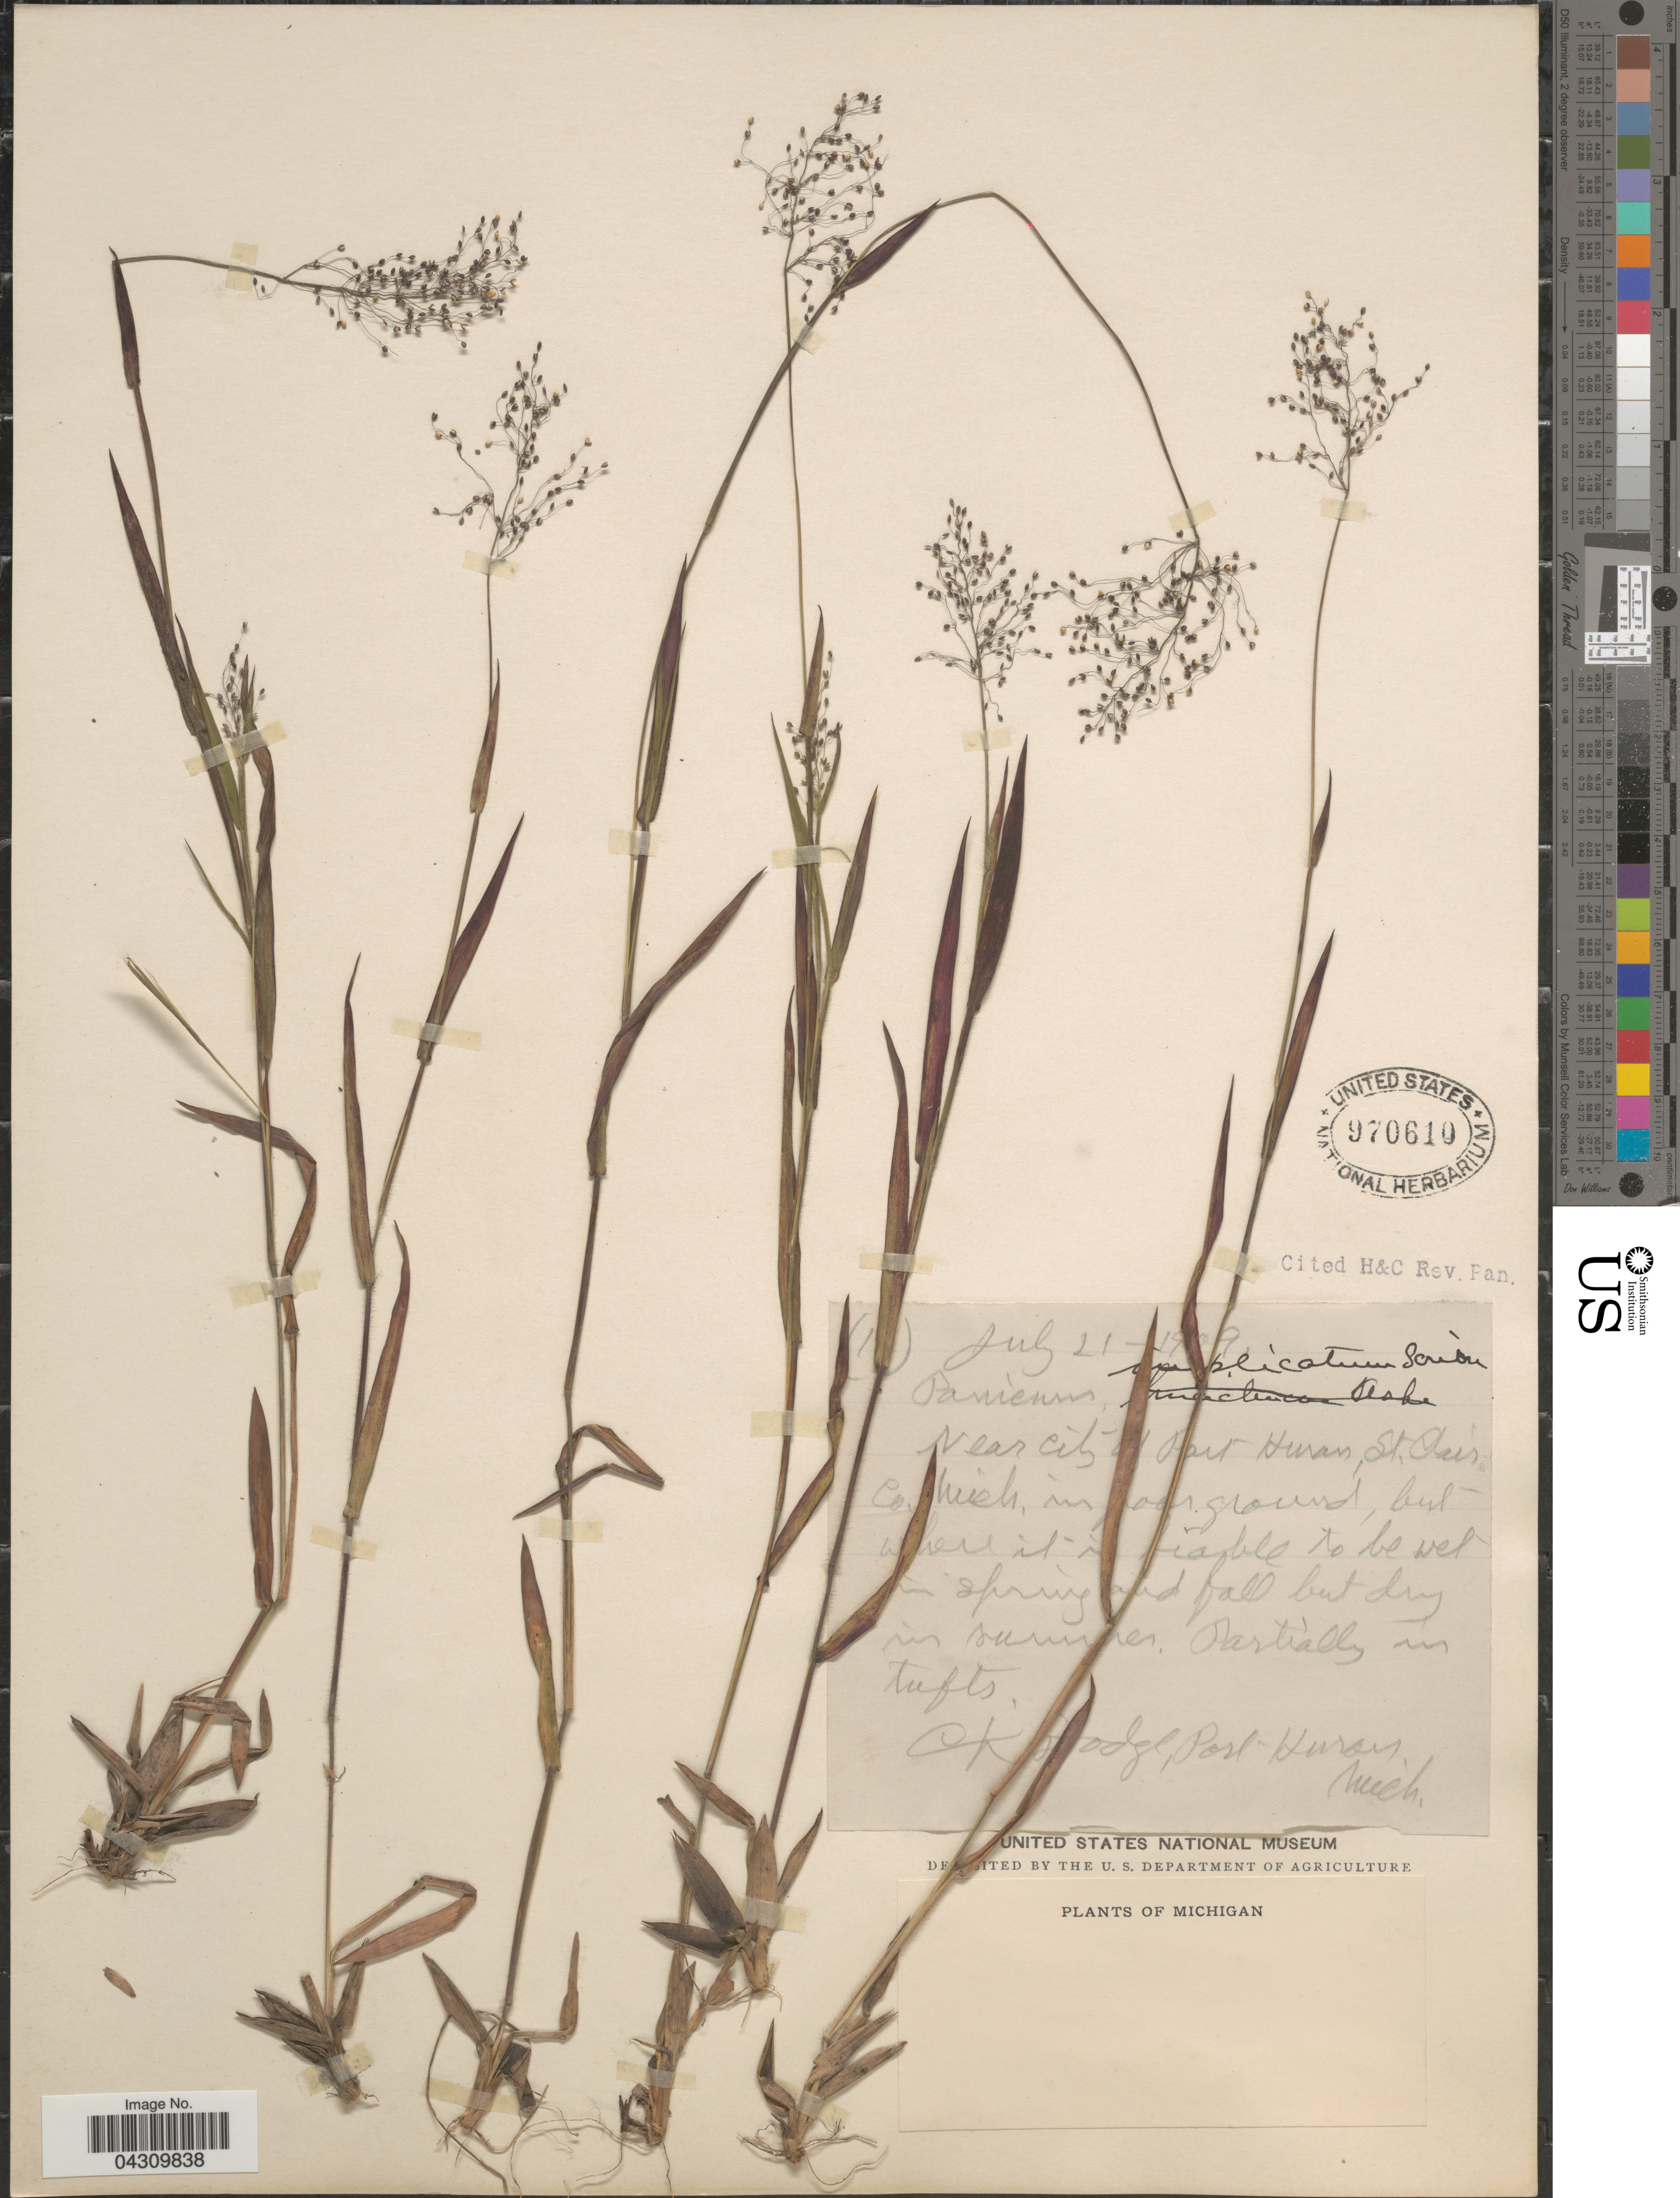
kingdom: Plantae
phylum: Tracheophyta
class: Liliopsida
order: Poales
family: Poaceae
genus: Dichanthelium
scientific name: Dichanthelium acuminatum var. acuminatum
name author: (Sw.) Gould & C.A. Clark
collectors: C. Dodge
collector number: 1!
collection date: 1909-07-21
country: United States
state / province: Michigan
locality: Near City of Port Huron,St. Clair Co.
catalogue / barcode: US 970610